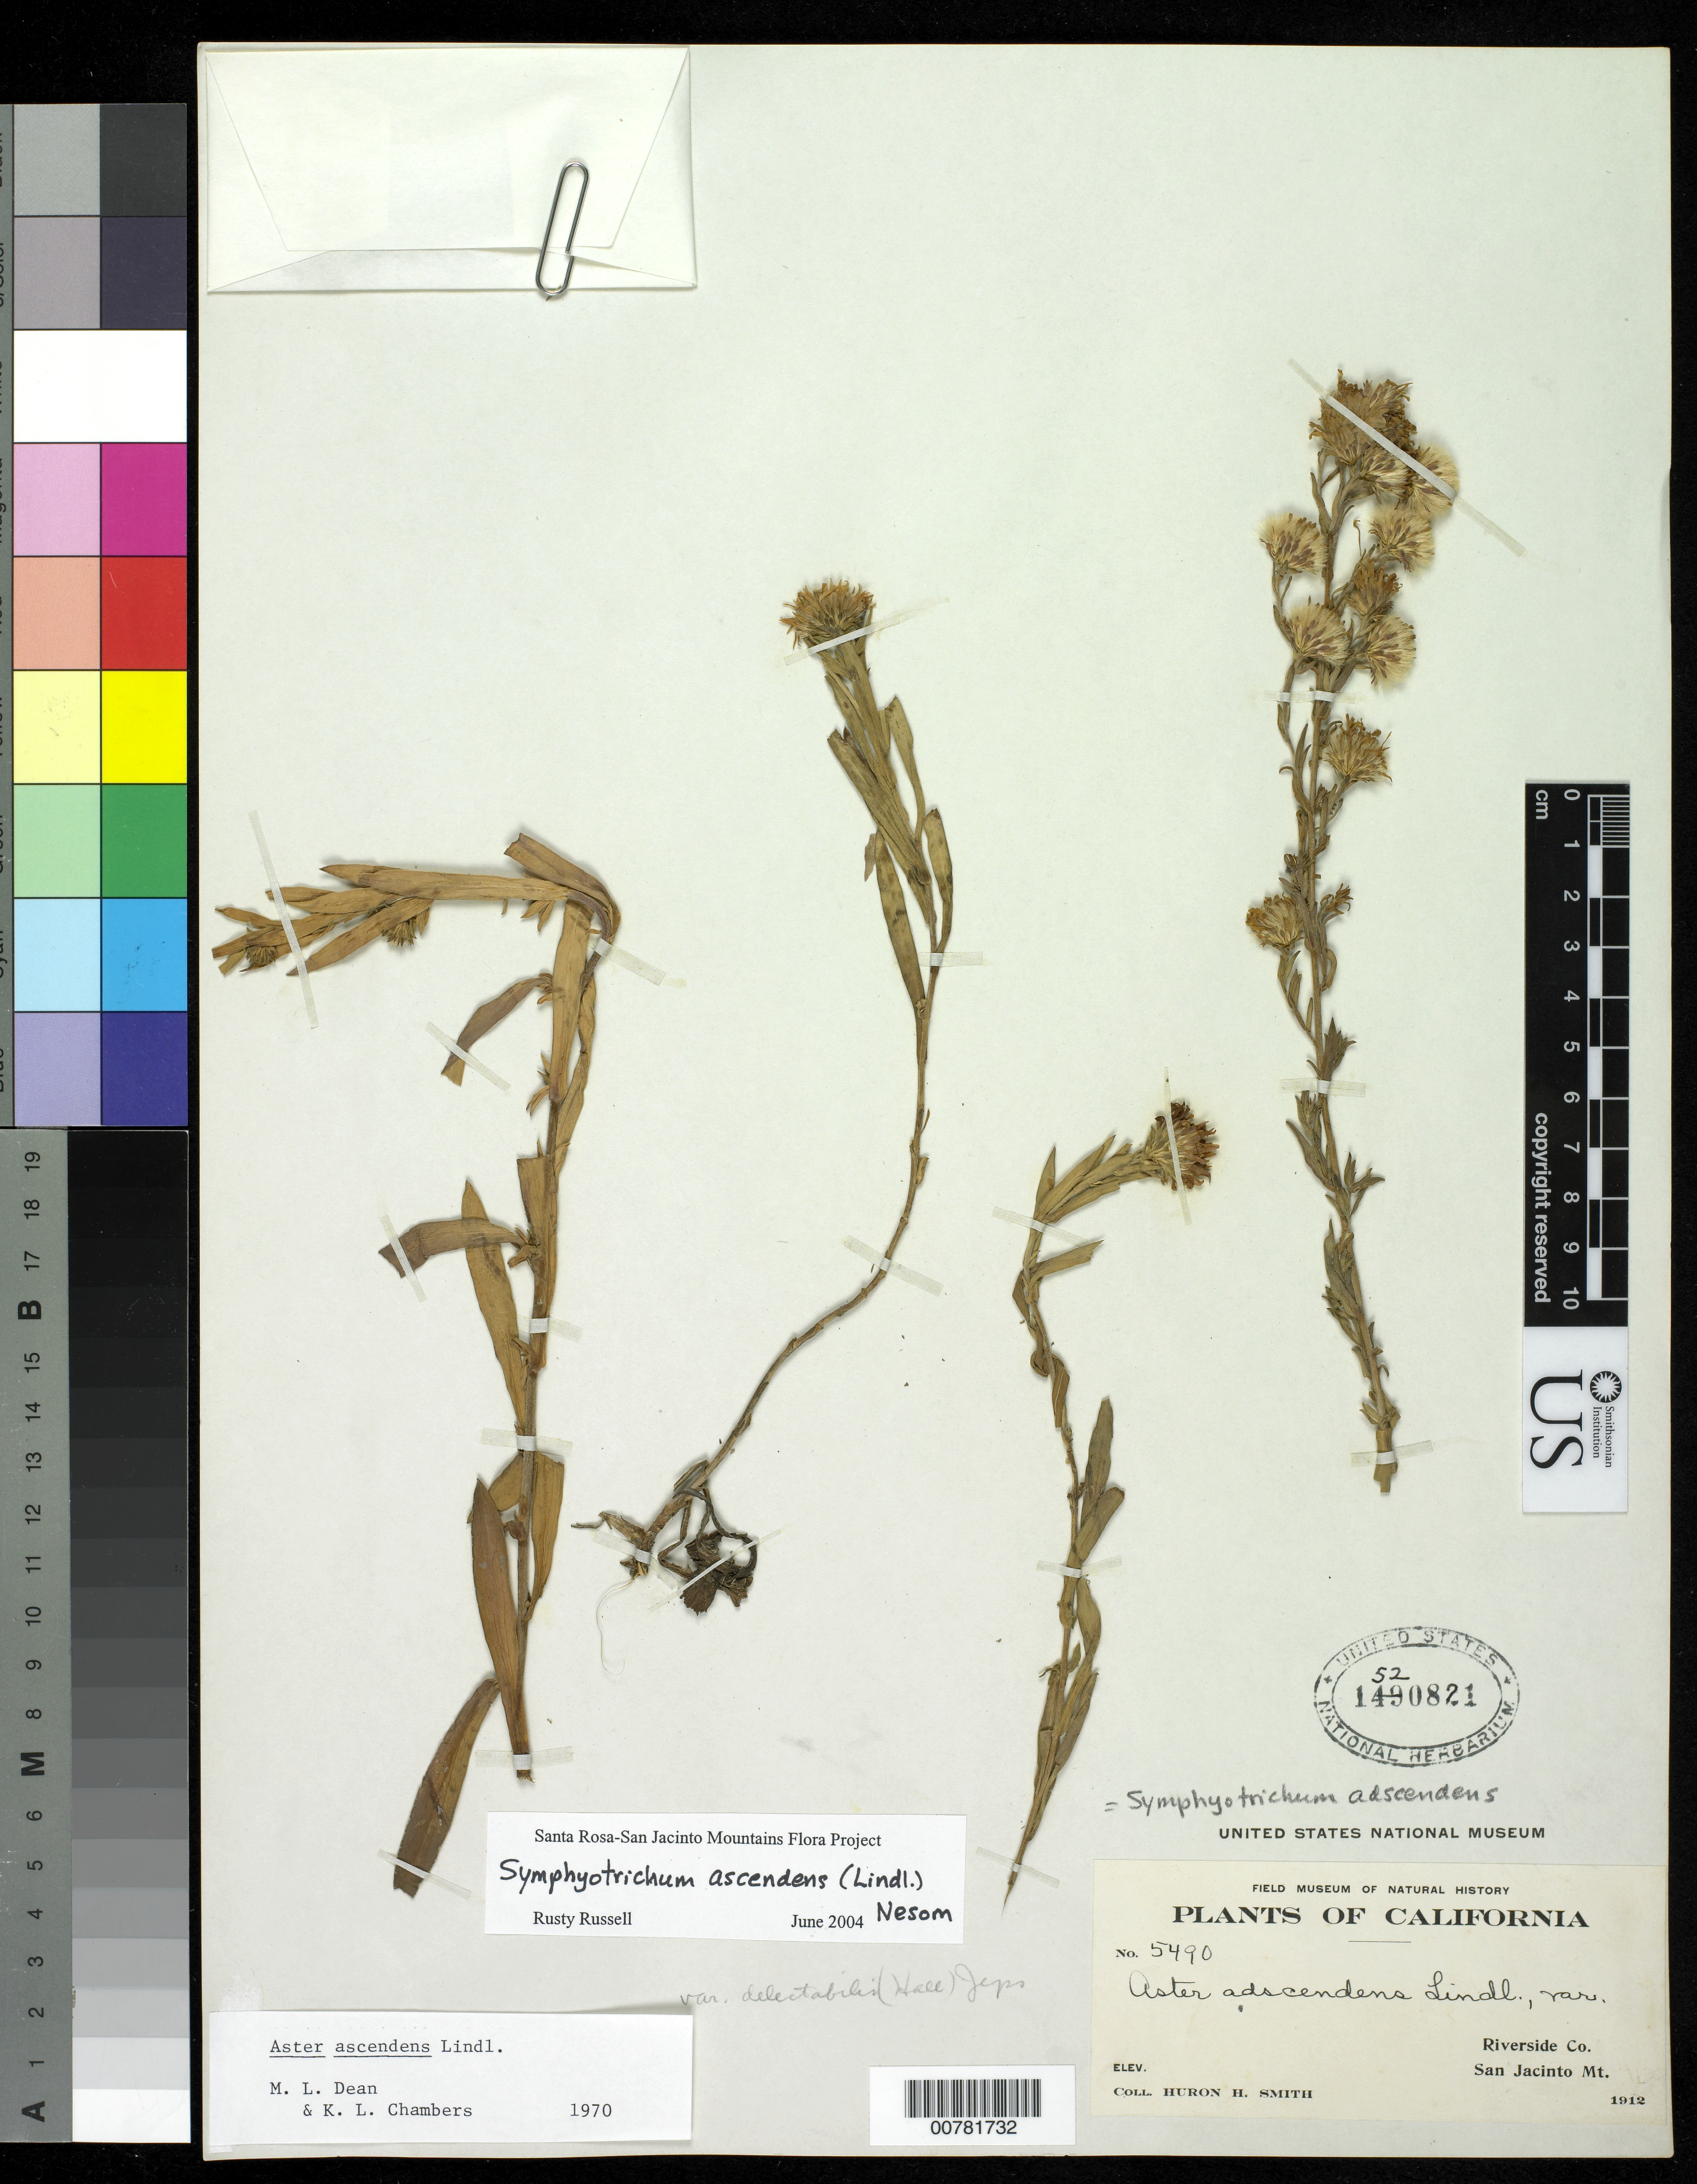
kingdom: Plantae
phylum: Tracheophyta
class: Magnoliopsida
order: Asterales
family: Asteraceae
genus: Symphyotrichum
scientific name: Symphyotrichum ascendens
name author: (Lindl.) G.L. Nesom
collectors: Huron H. Smith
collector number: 5490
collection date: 1912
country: United States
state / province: California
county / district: Riverside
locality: Riverside Co, San Jacinto Mt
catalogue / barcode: US 1520821